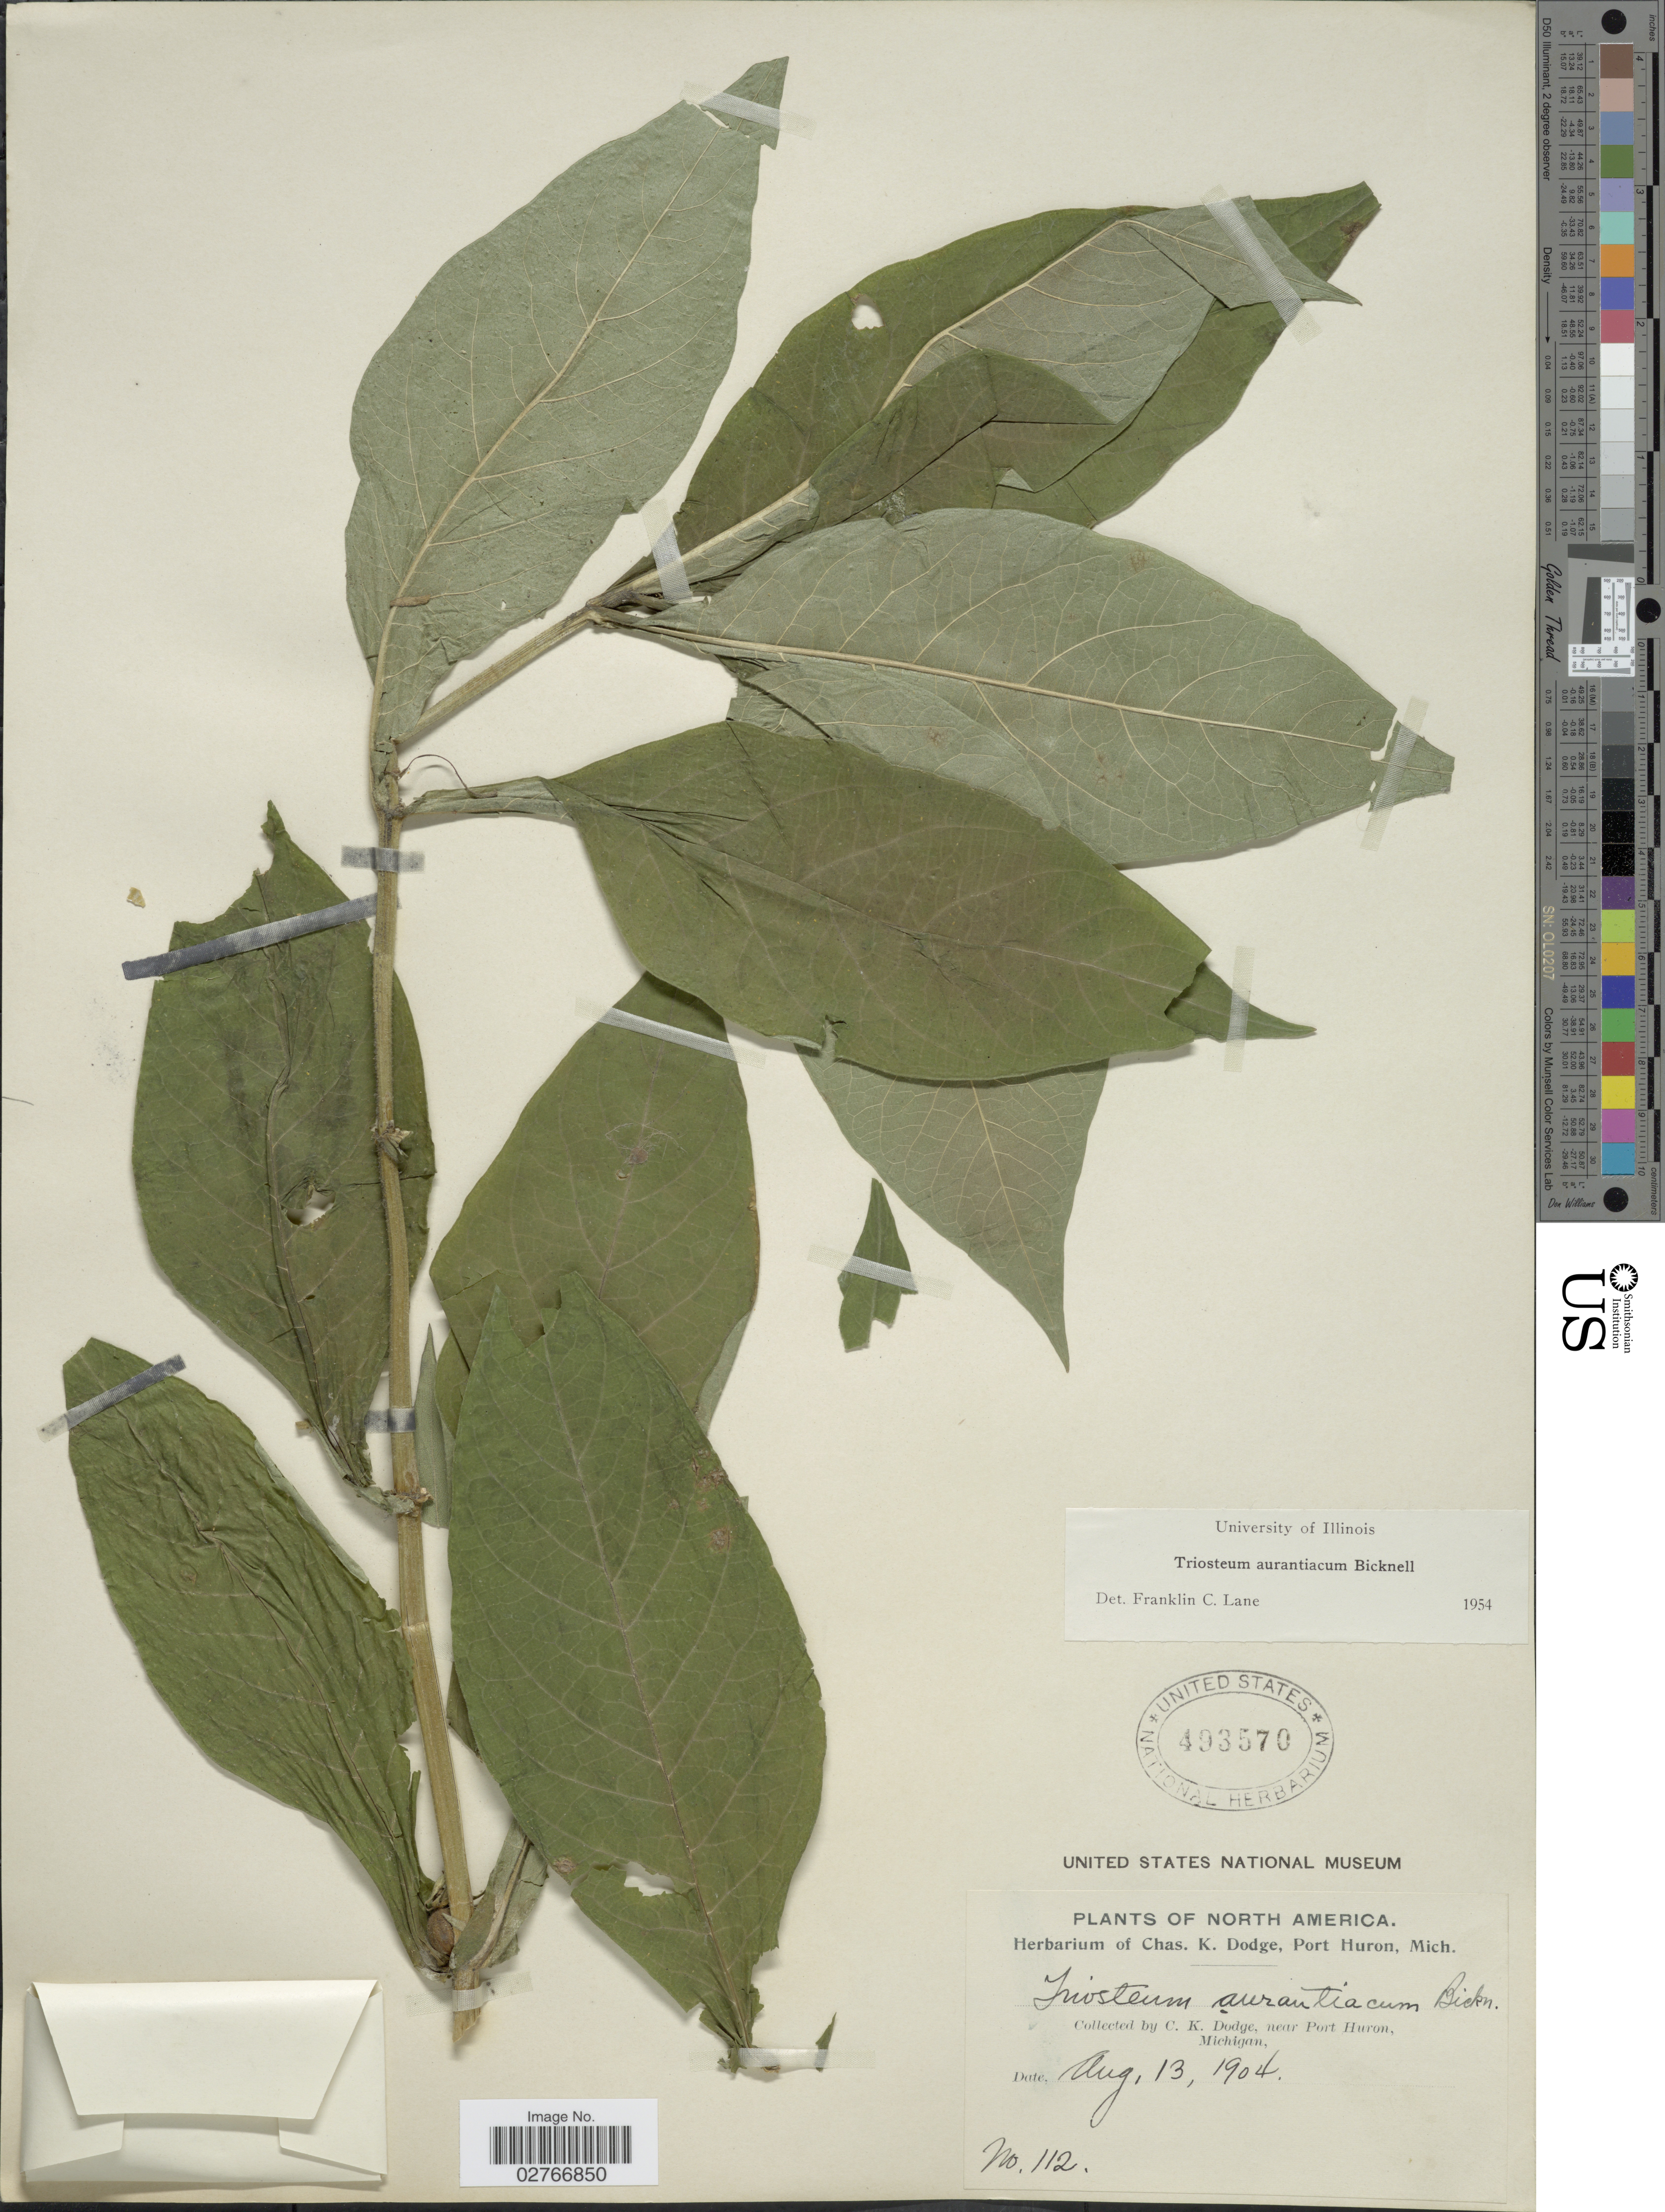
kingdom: Plantae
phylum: Tracheophyta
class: Magnoliopsida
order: Dipsacales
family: Caprifoliaceae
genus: Triosteum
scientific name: Triosteum aurantiacum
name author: E.P. Bicknell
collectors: C. K. Dodge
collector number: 112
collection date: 1904-08-13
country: United States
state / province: Michigan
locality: Near Port Huron.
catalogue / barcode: US 493570